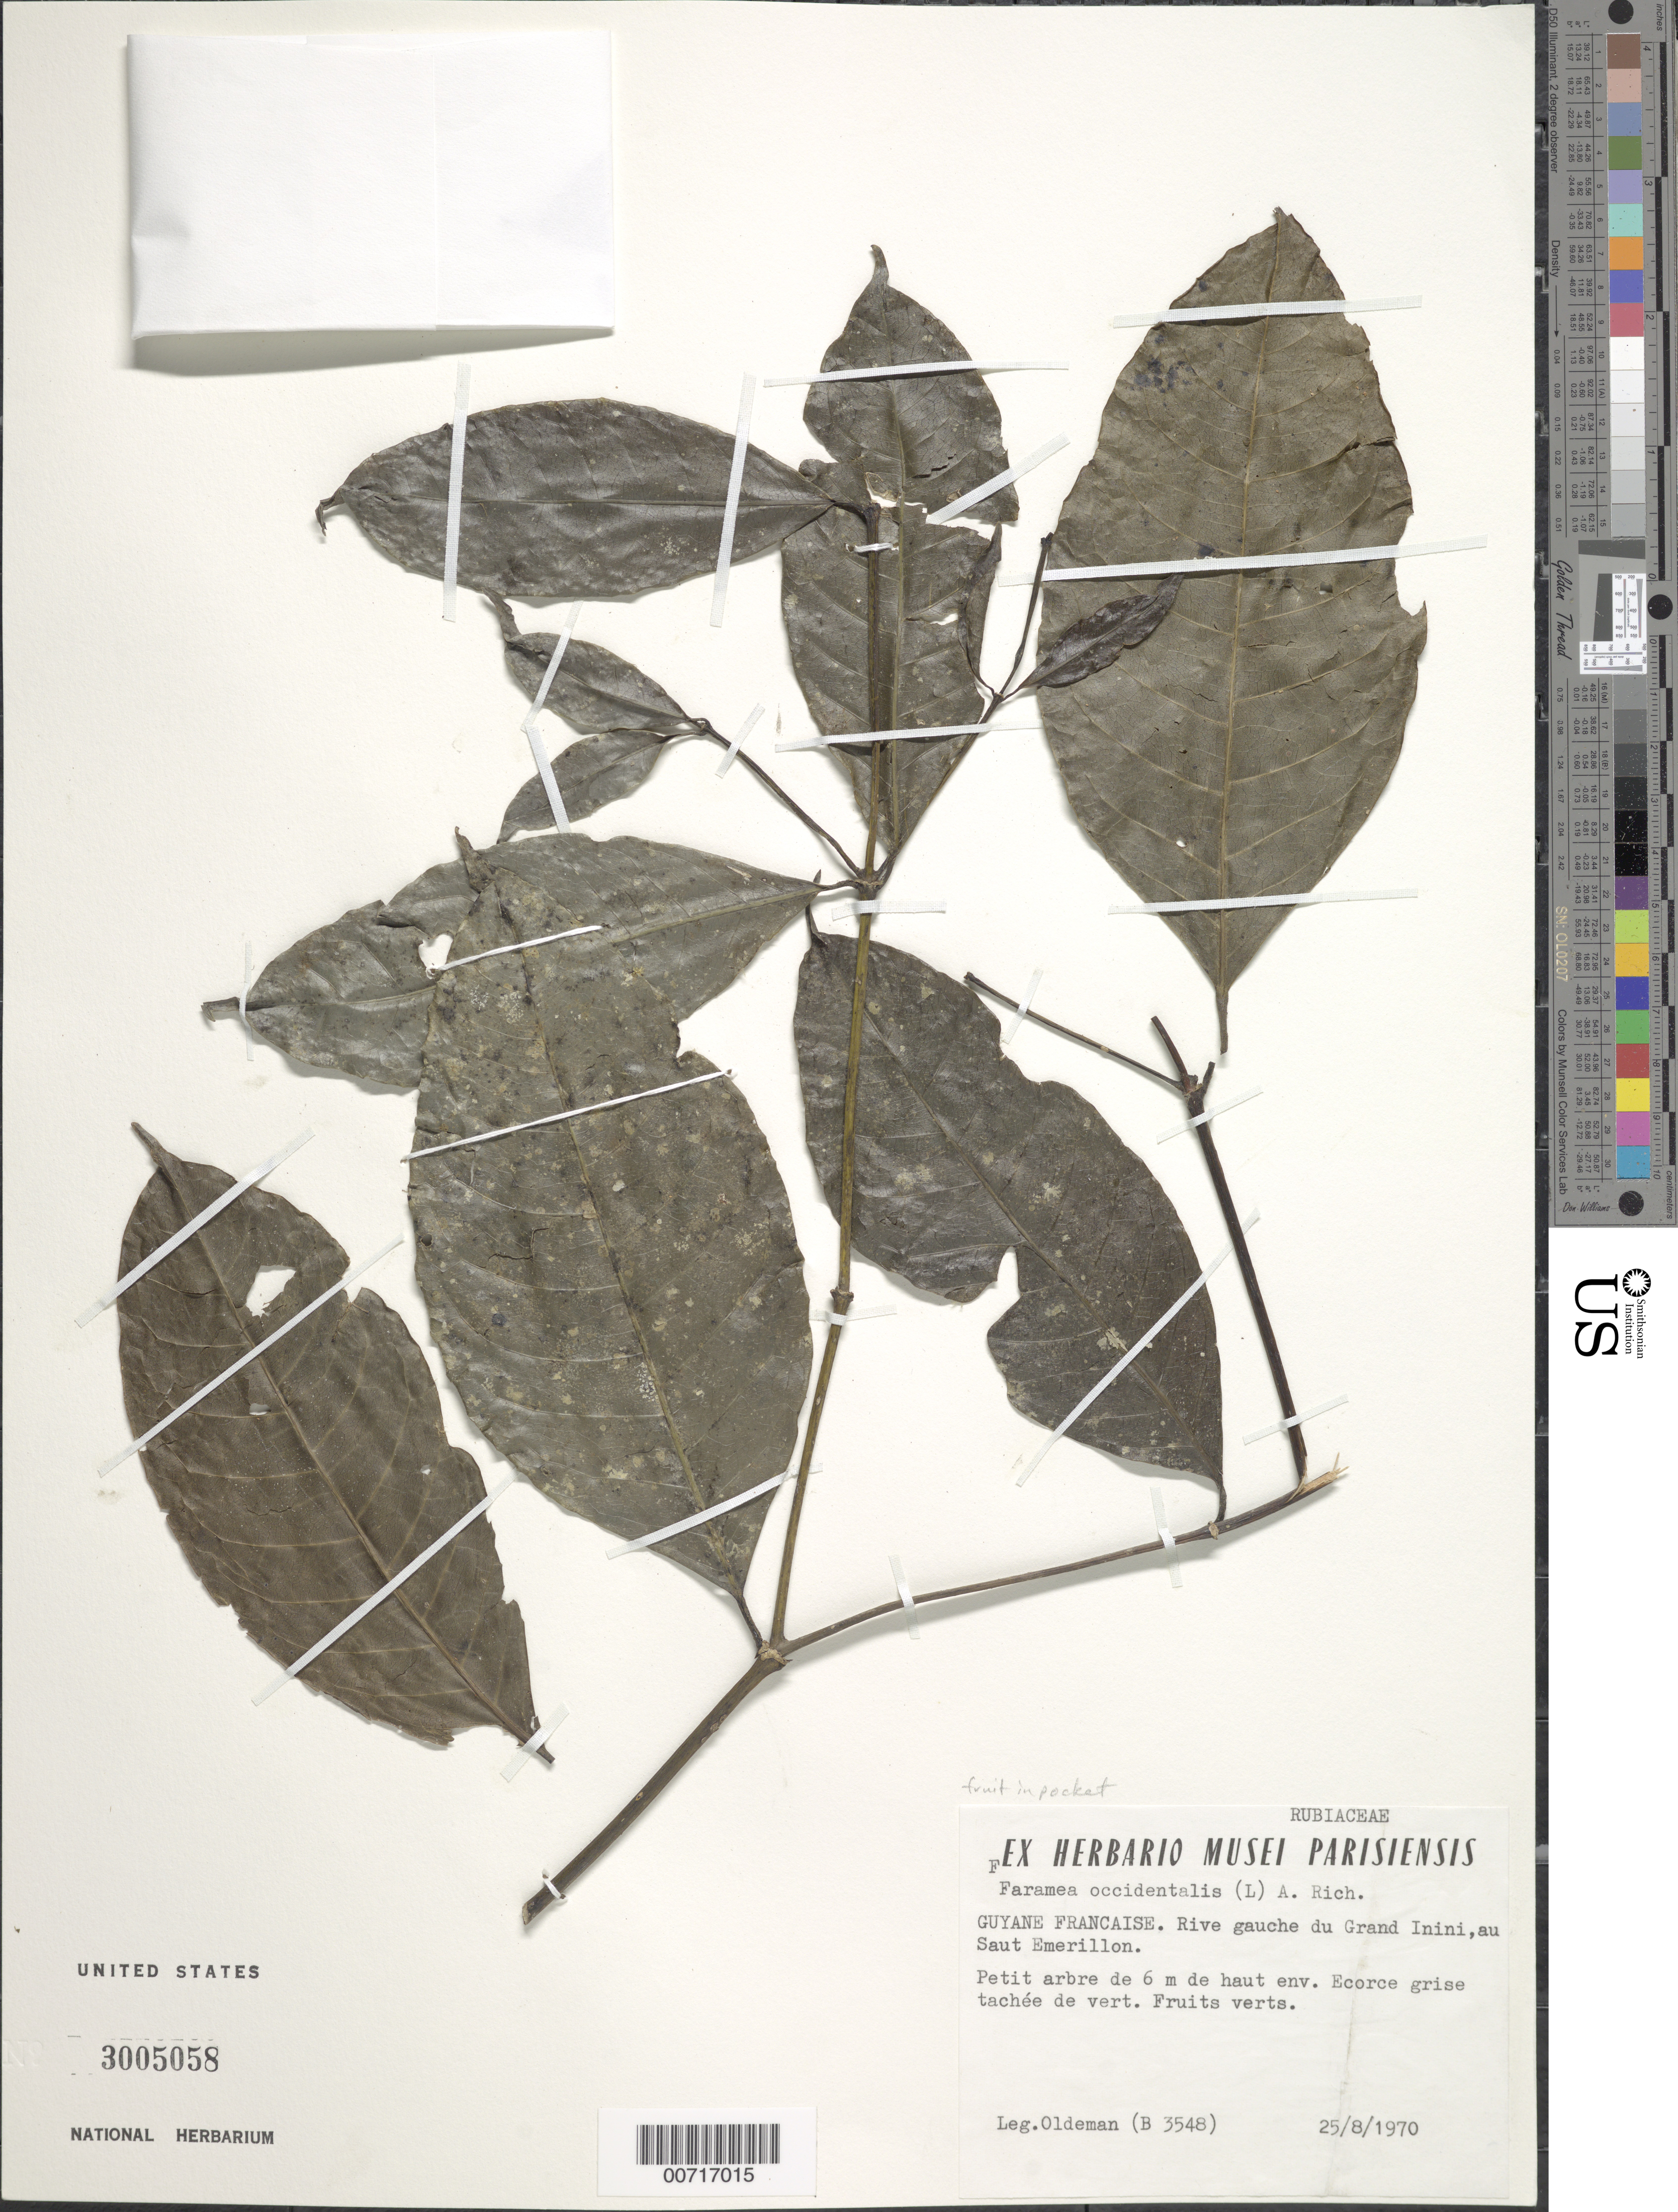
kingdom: Plantae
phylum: Tracheophyta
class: Magnoliopsida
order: Gentianales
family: Rubiaceae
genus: Faramea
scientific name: Faramea occidentalis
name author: (L.) A. Rich.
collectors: R. Oldeman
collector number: B 3548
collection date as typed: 25-Aug-70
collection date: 1970-08-25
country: French Guiana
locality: Rivière Grande Inini, au Saut Emerillon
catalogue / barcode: US 3005058